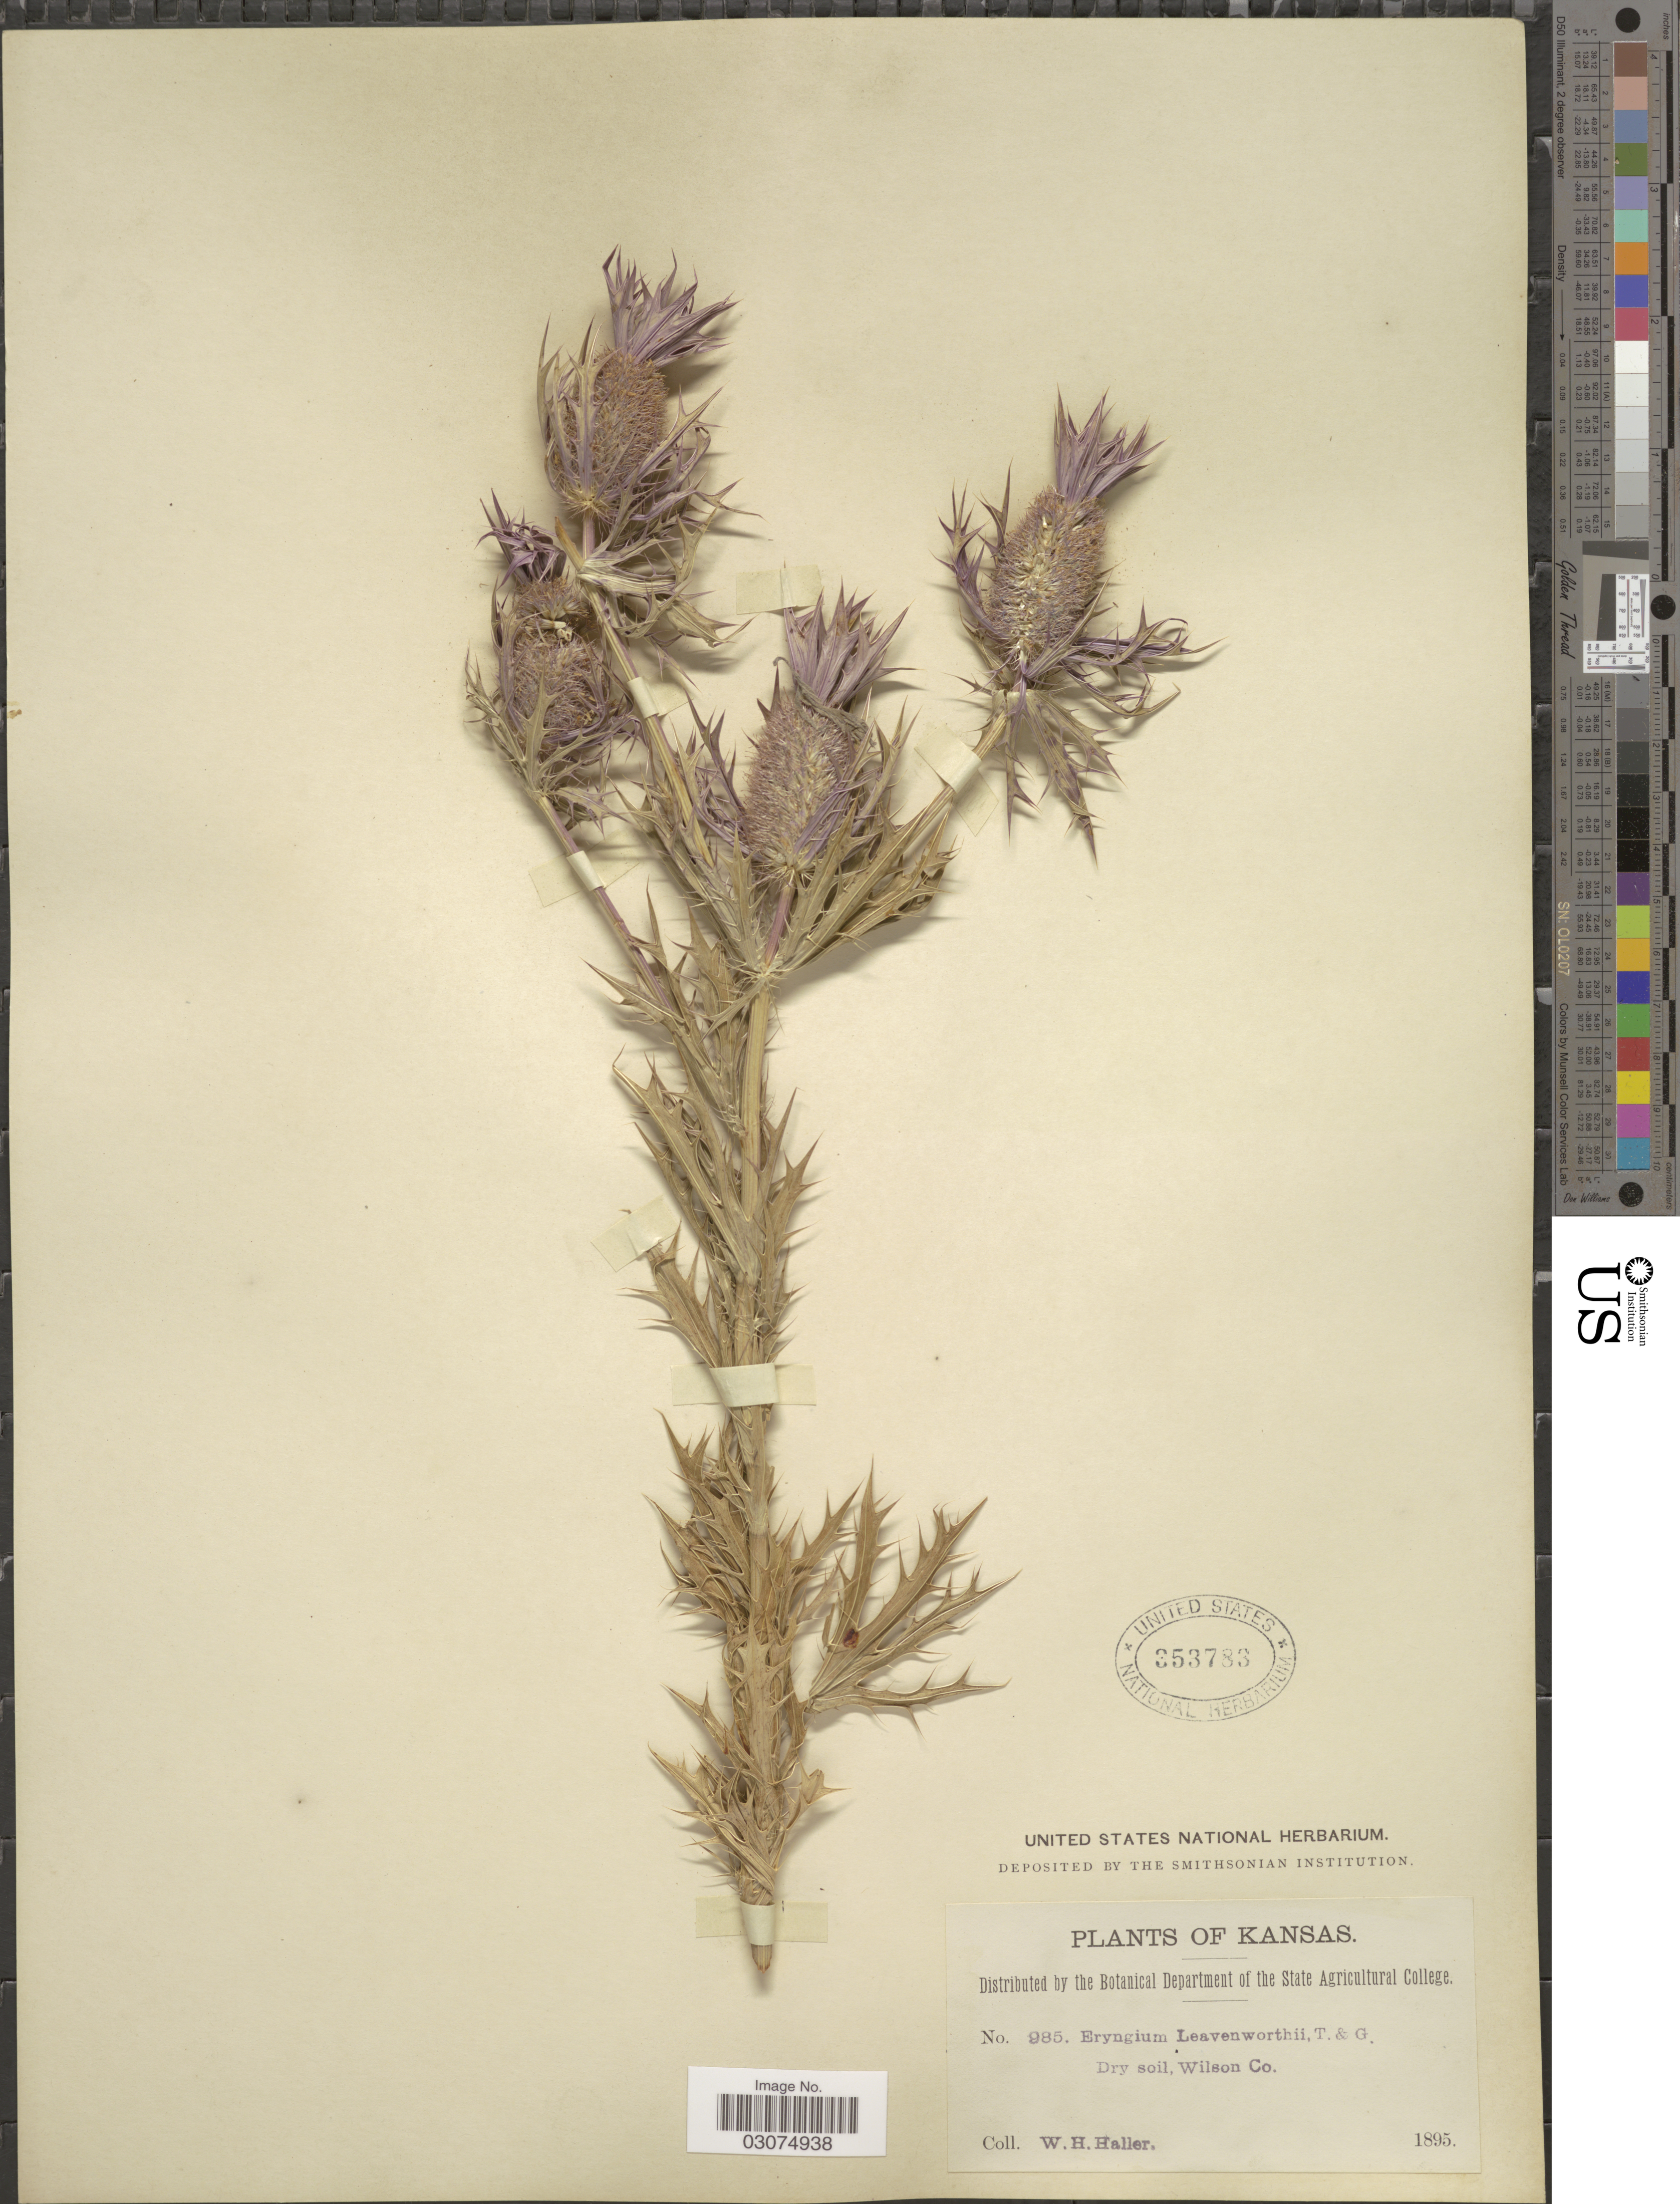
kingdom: Plantae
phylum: Tracheophyta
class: Magnoliopsida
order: Apiales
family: Apiaceae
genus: Eryngium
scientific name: Eryngium leavenworthii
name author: Torr. & A. Gray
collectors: W. Haller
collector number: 985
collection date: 1895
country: United States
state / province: Kansas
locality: Wilson Co.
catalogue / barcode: US 353783